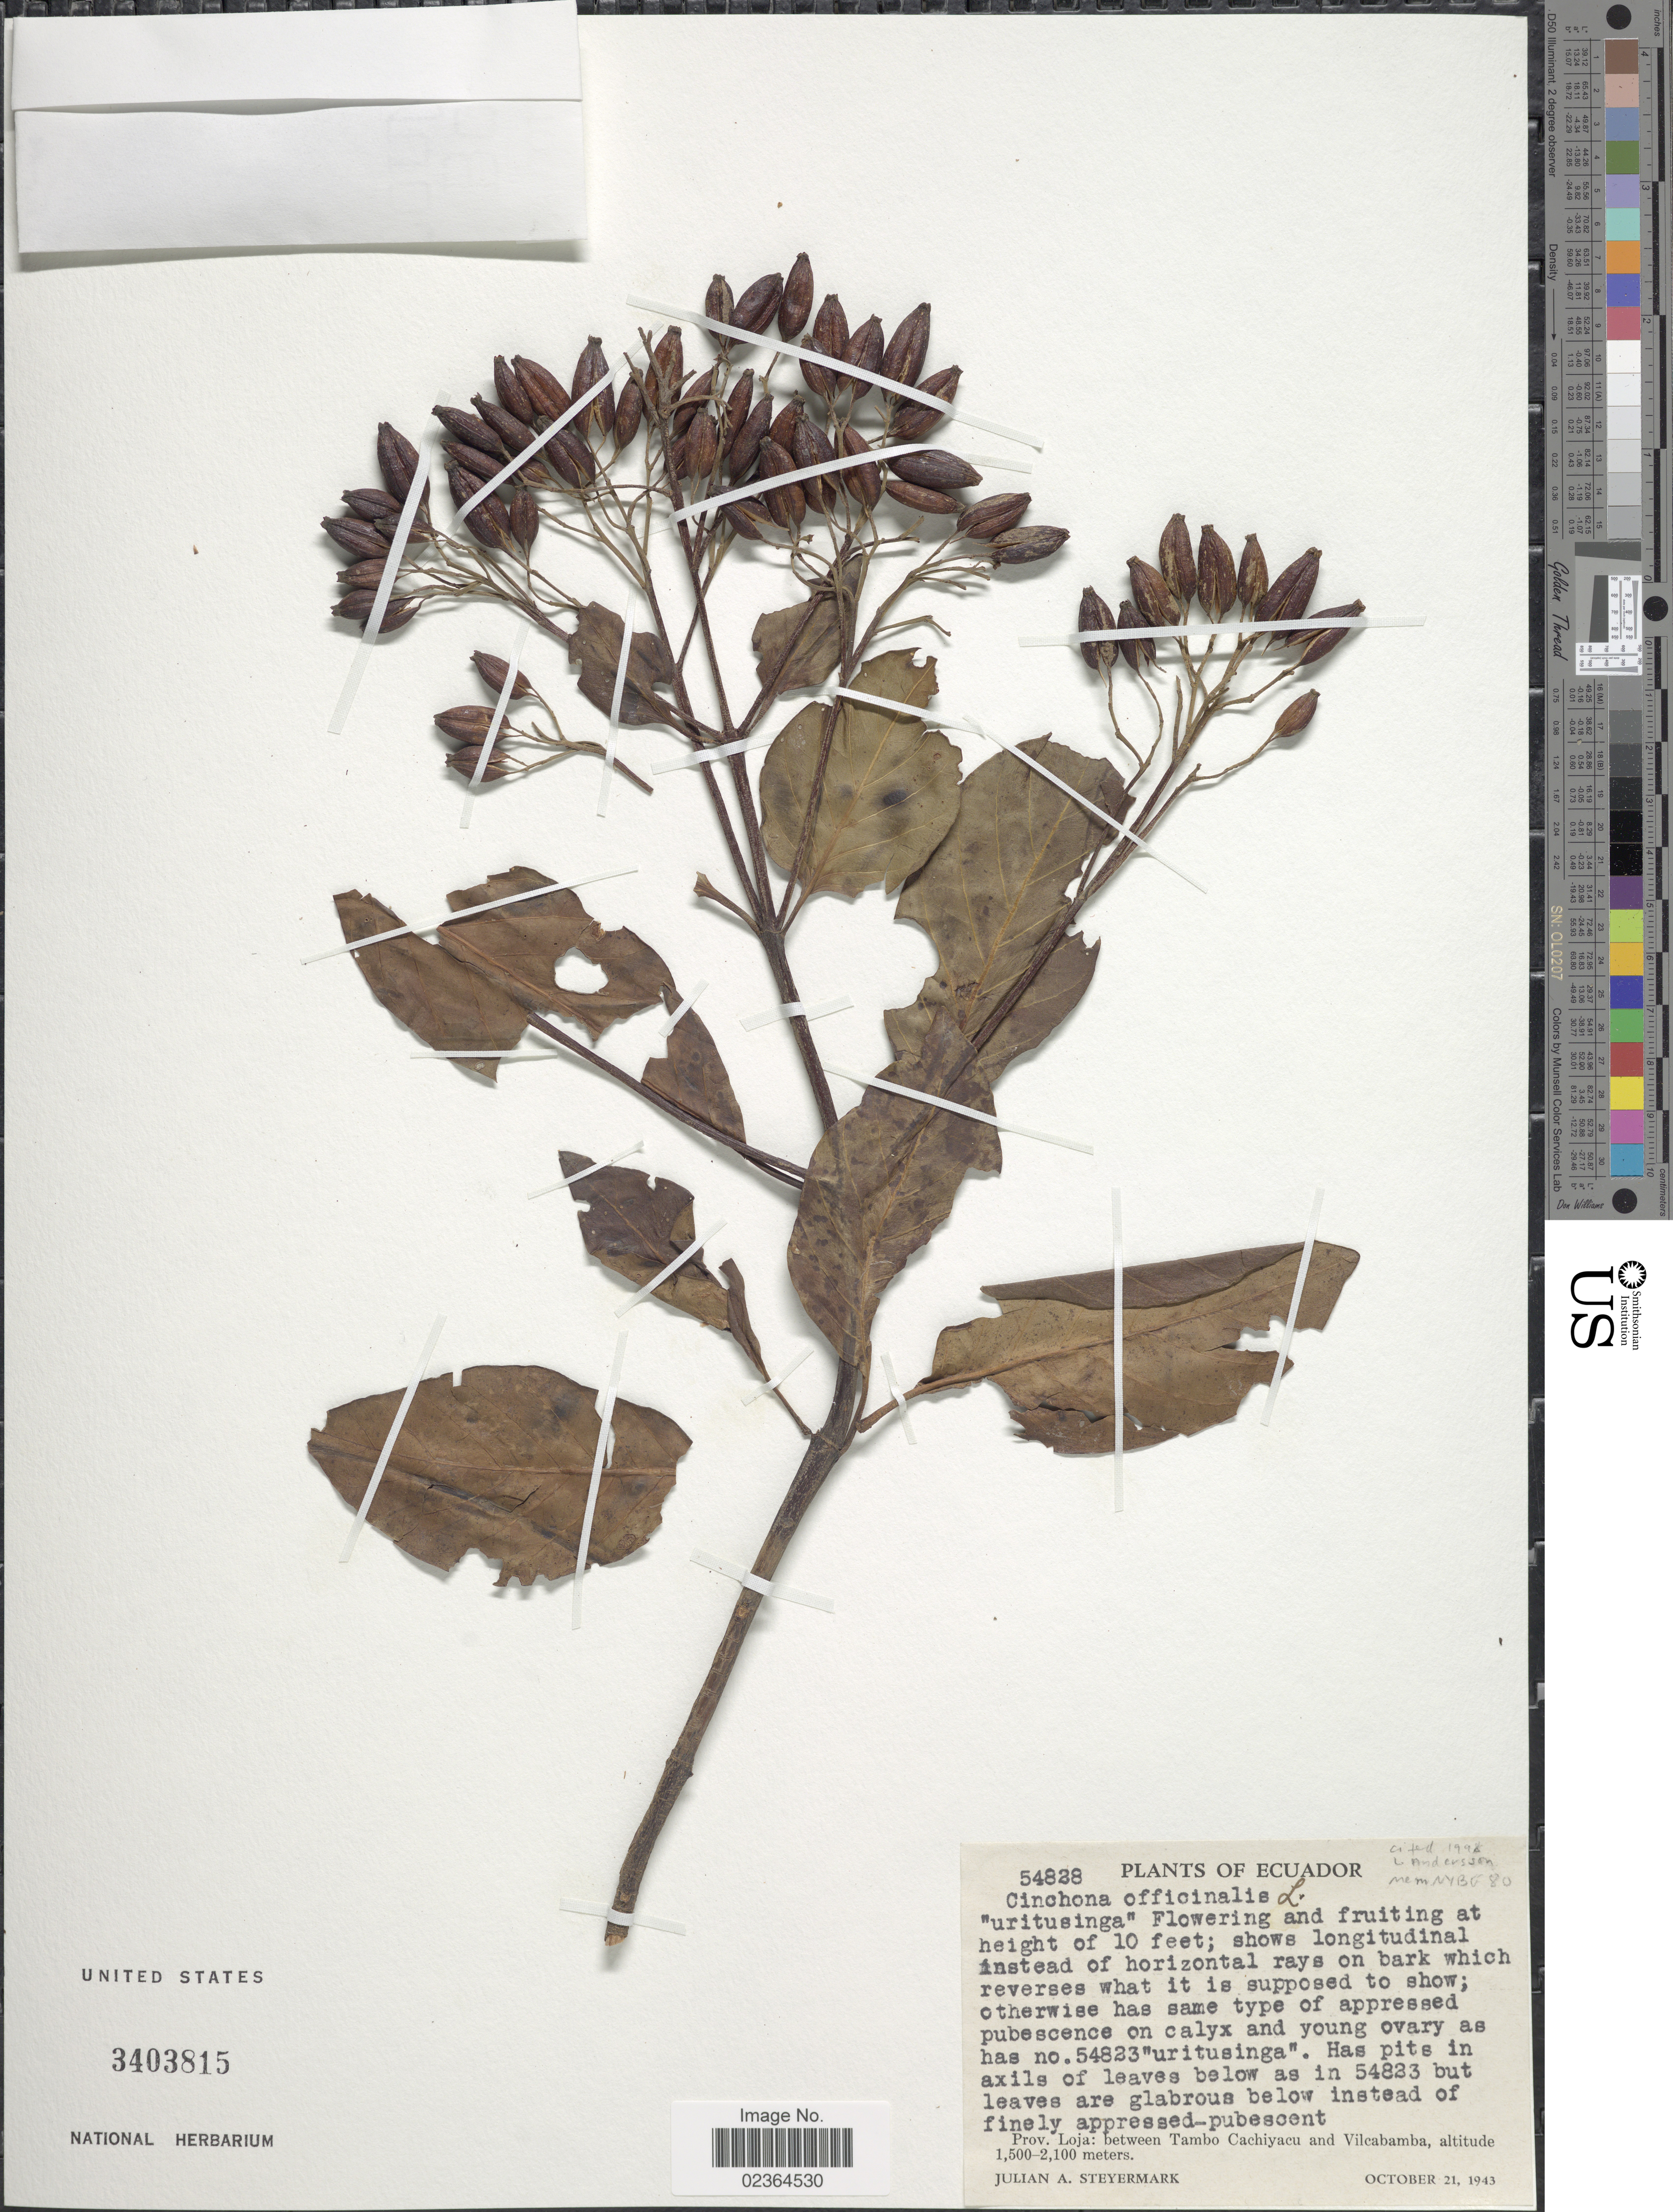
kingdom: Plantae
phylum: Tracheophyta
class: Magnoliopsida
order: Gentianales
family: Rubiaceae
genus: Cinchona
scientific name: Cinchona officinalis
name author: L.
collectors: J. Steyermark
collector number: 54828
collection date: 1943-10-21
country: Ecuador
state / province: Loja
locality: Between Tambo Cachiyacu and Vilcabamba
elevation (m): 1500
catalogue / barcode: US 3403815